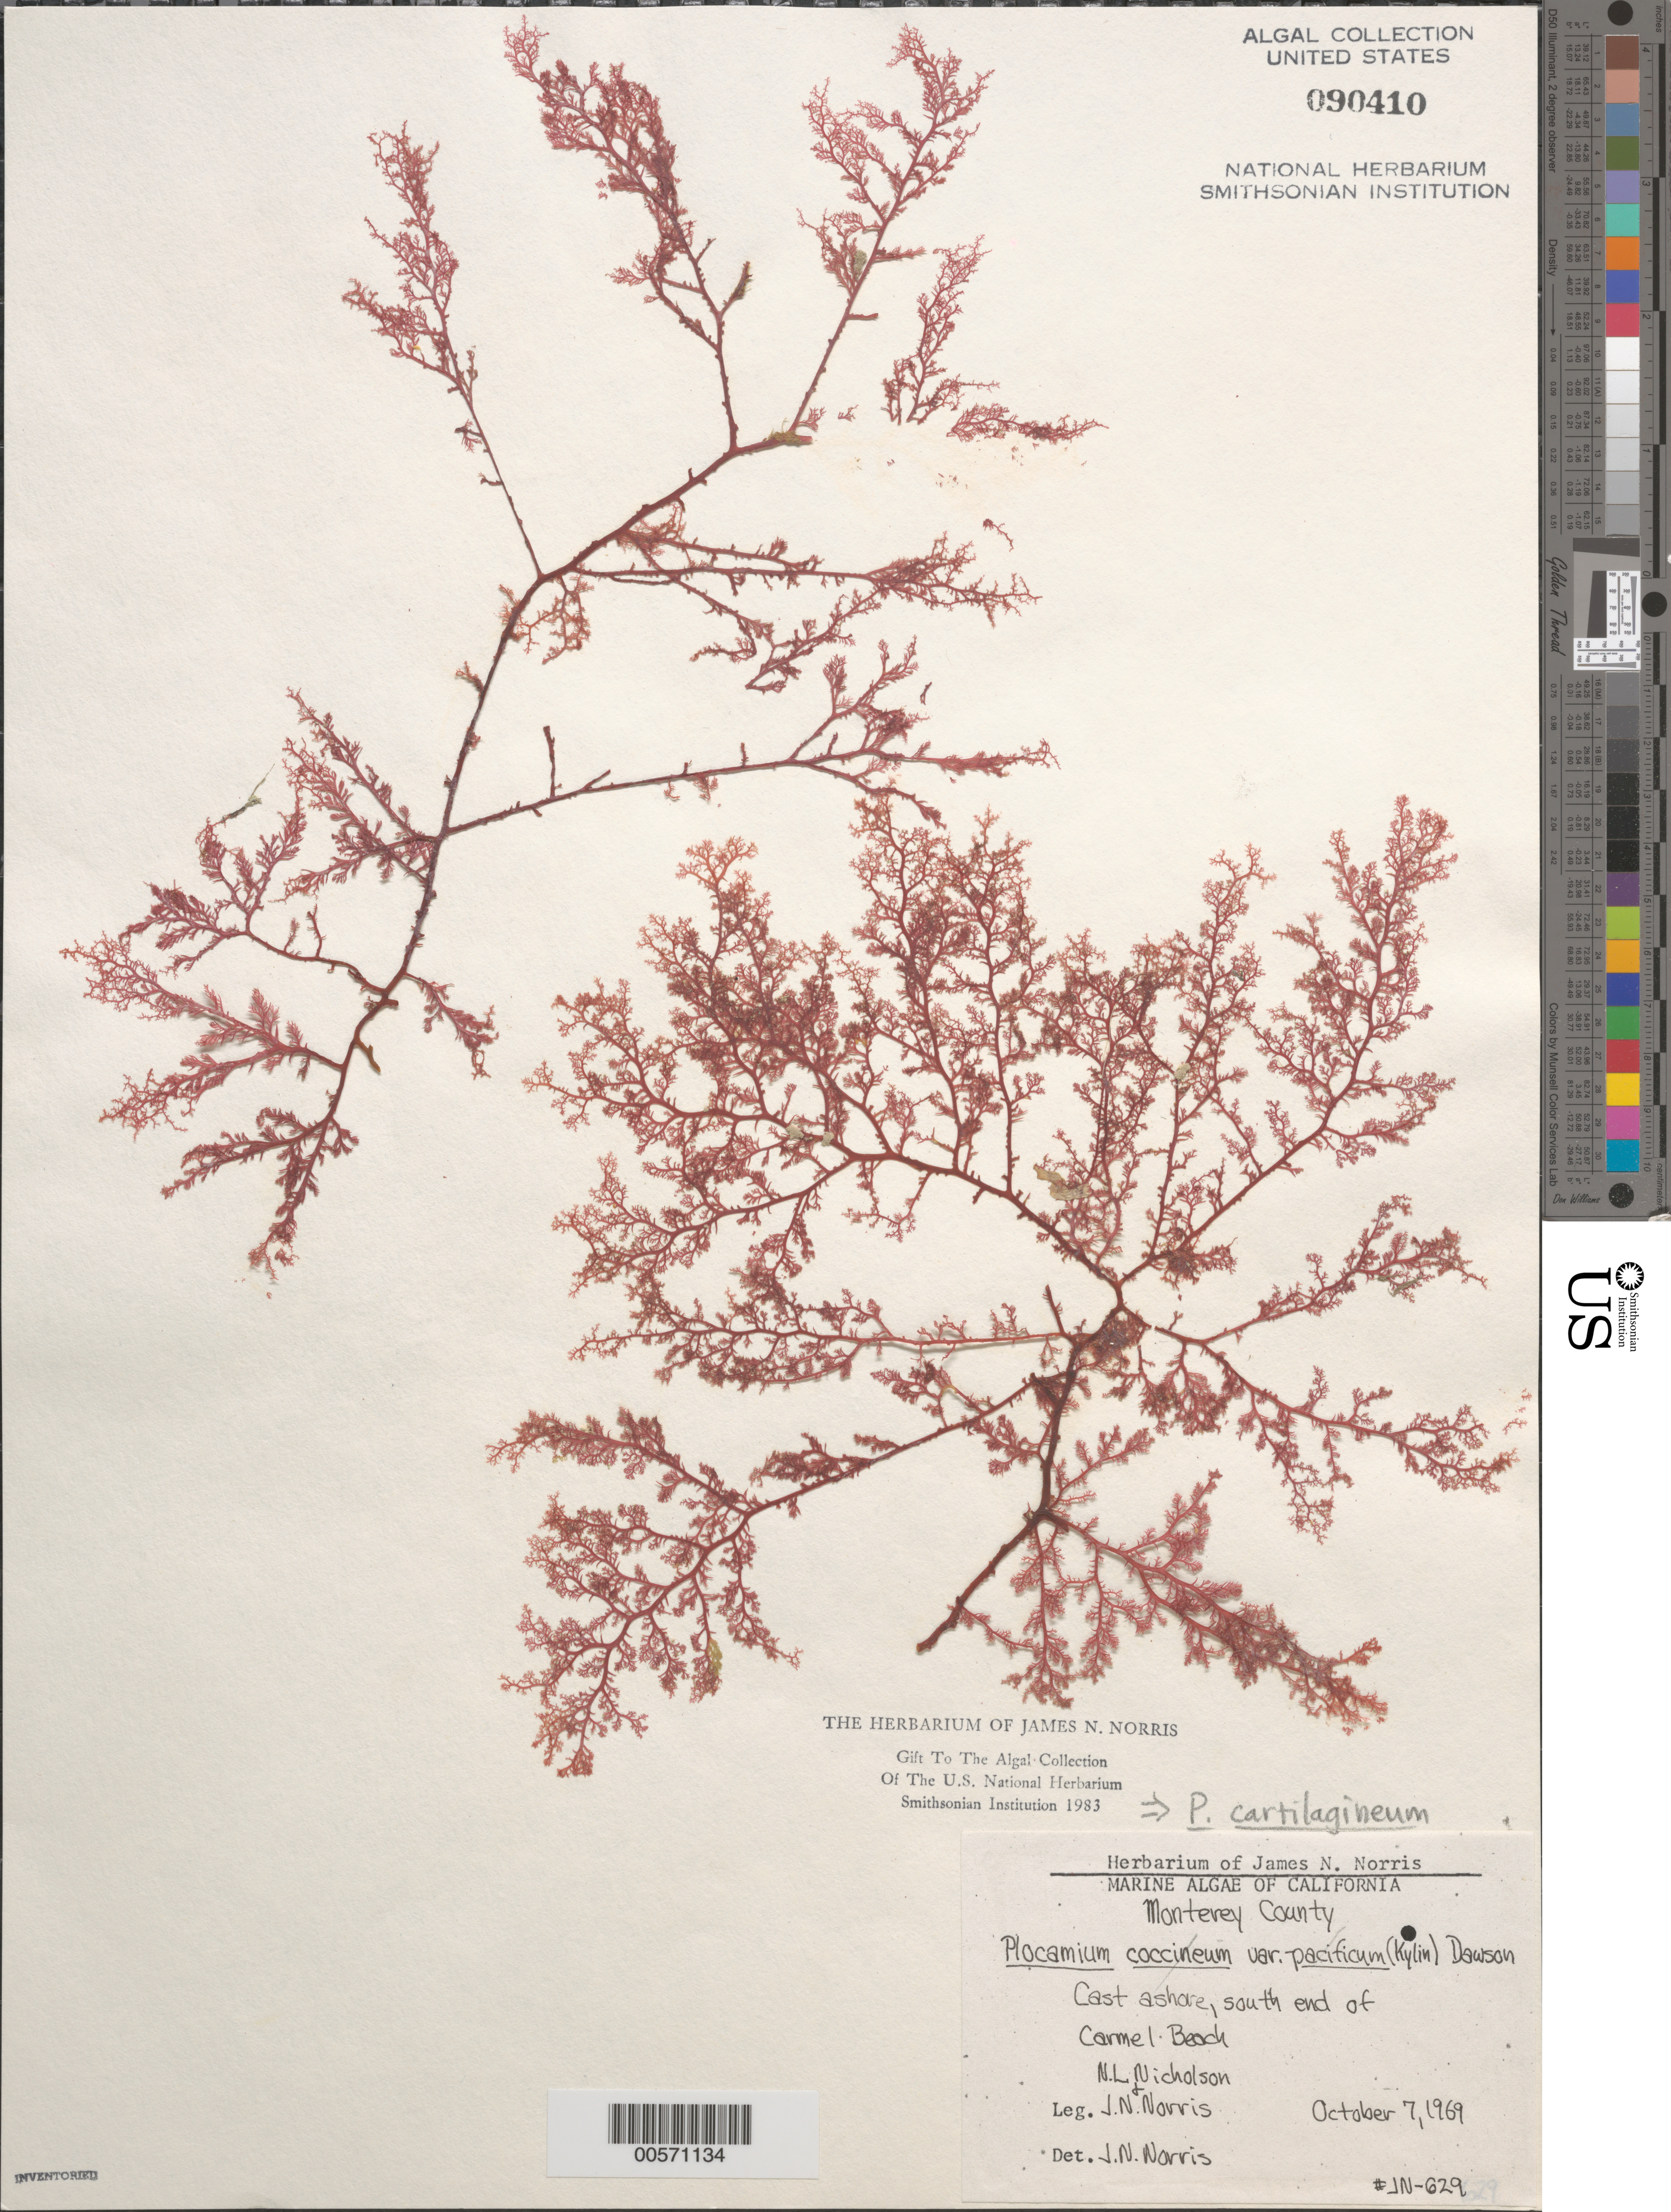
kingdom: Plantae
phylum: Rhodophyta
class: Florideophyceae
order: Plocamiales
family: Plocamiaceae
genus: Plocamium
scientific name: Plocamium cartilagineum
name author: (L.) P.S. Dixon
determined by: Dixon, P. S.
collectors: N. Nicholson & J. N. Norris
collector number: JN-629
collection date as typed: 07 Oct 1969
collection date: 1969-10-07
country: United States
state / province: California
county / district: Monterey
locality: Carmel Beach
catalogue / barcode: US 90410